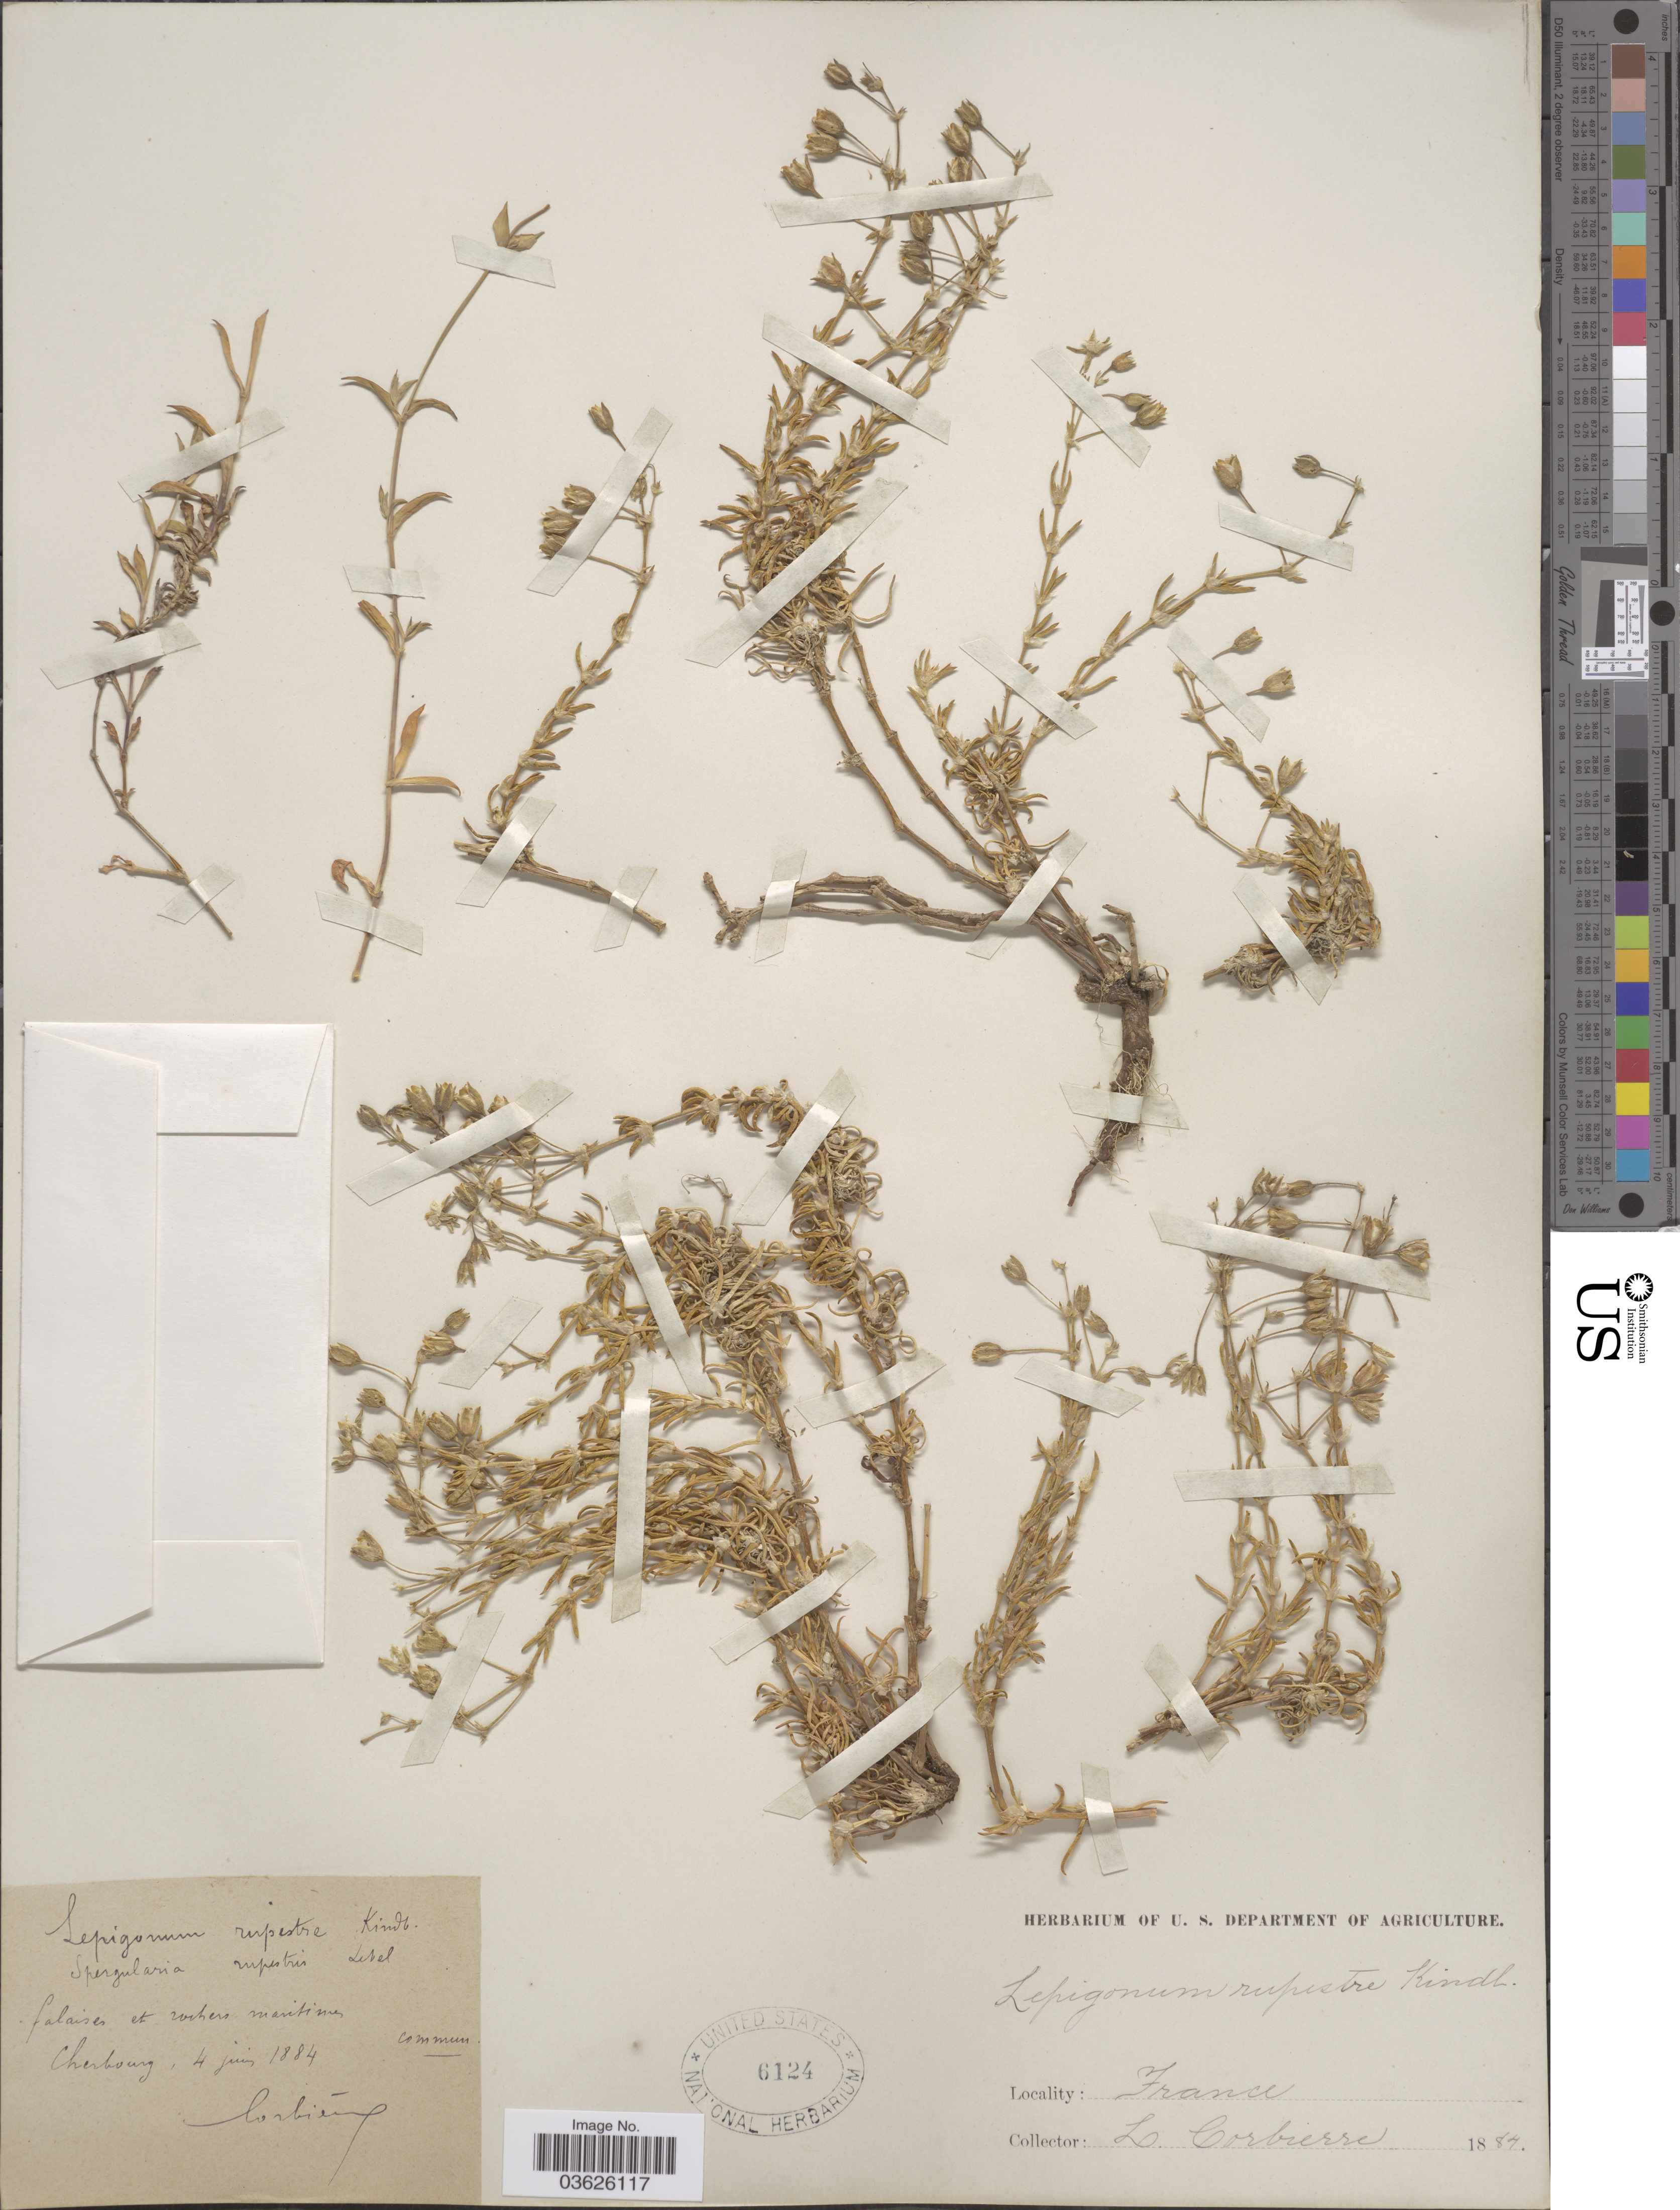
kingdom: Plantae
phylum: Tracheophyta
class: Magnoliopsida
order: Caryophyllales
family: Caryophyllaceae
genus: Spergularia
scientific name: Spergularia rupestris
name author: Cambess.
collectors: L. Corbière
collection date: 1884-06-04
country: France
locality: Falaises et rochers maritimes Cherbourg.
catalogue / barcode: US 6124